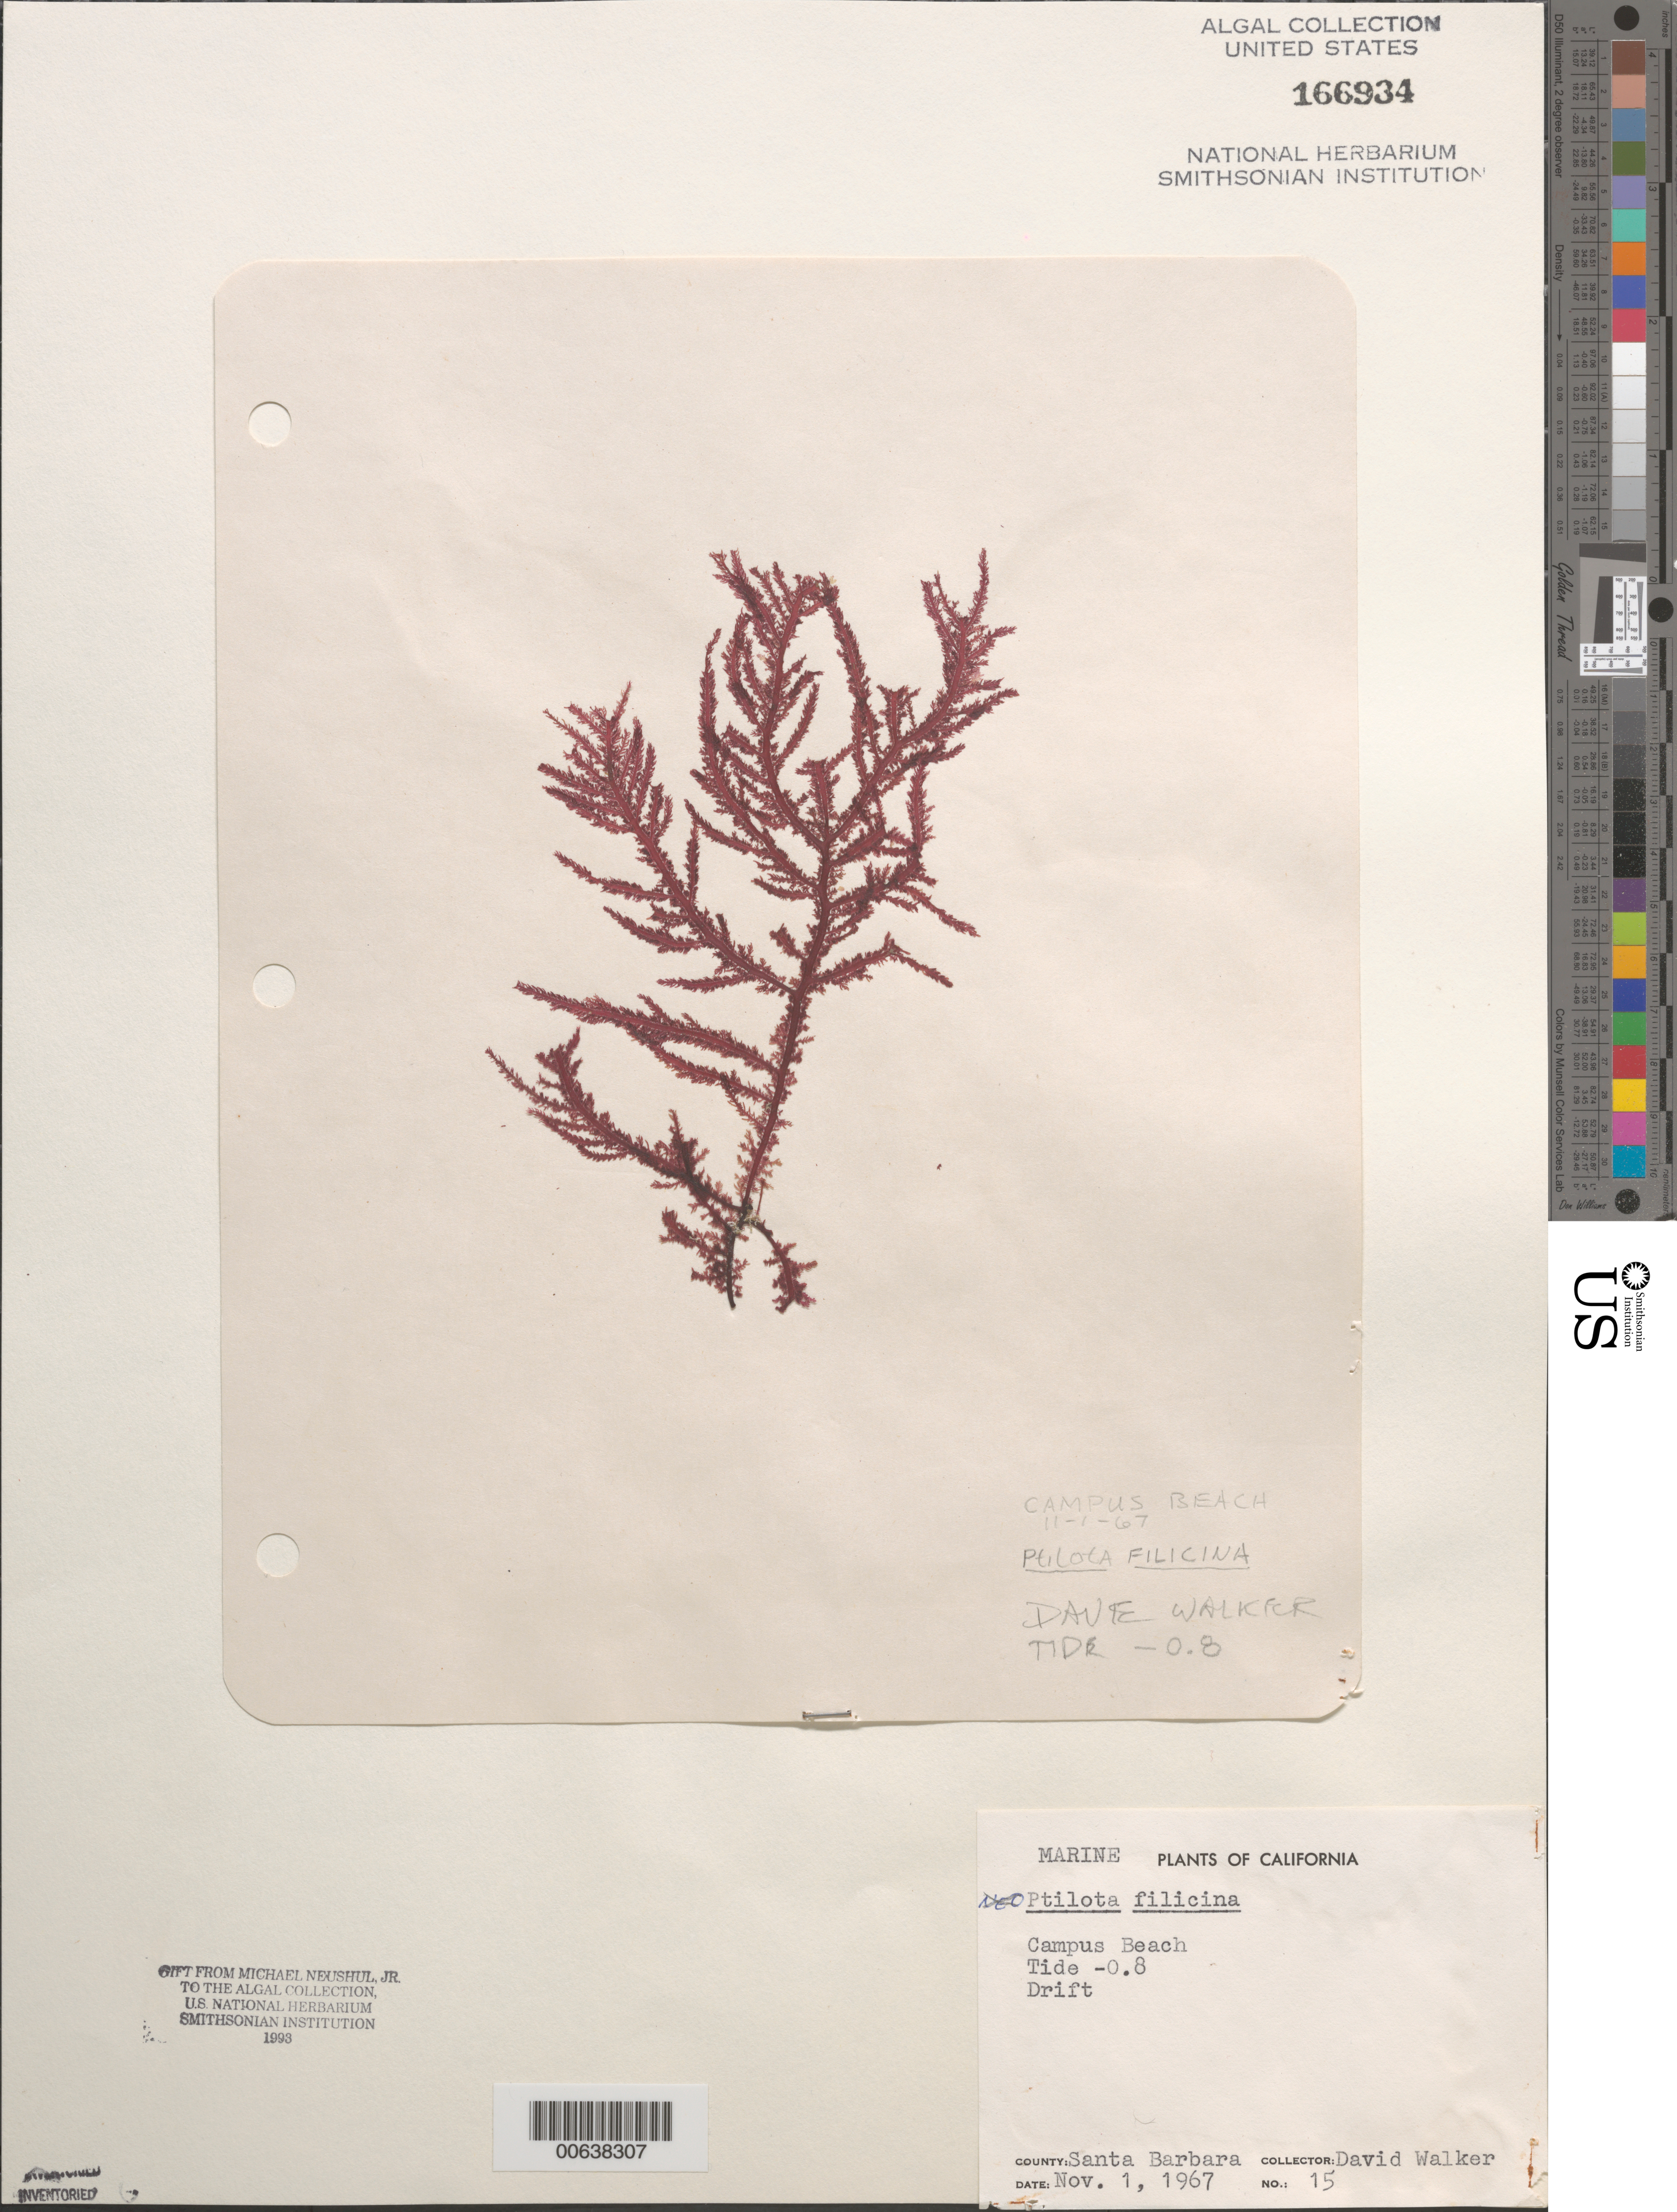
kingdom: Plantae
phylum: Rhodophyta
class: Florideophyceae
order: Ceramiales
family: Wrangeliaceae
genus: Ptilota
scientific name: Ptilota filicina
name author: J. Agardh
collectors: D. Walker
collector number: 15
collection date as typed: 01 Nov 1967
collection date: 1967-11-01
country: United States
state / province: California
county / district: Santa Barbara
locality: Campus Beach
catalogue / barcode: US 166934